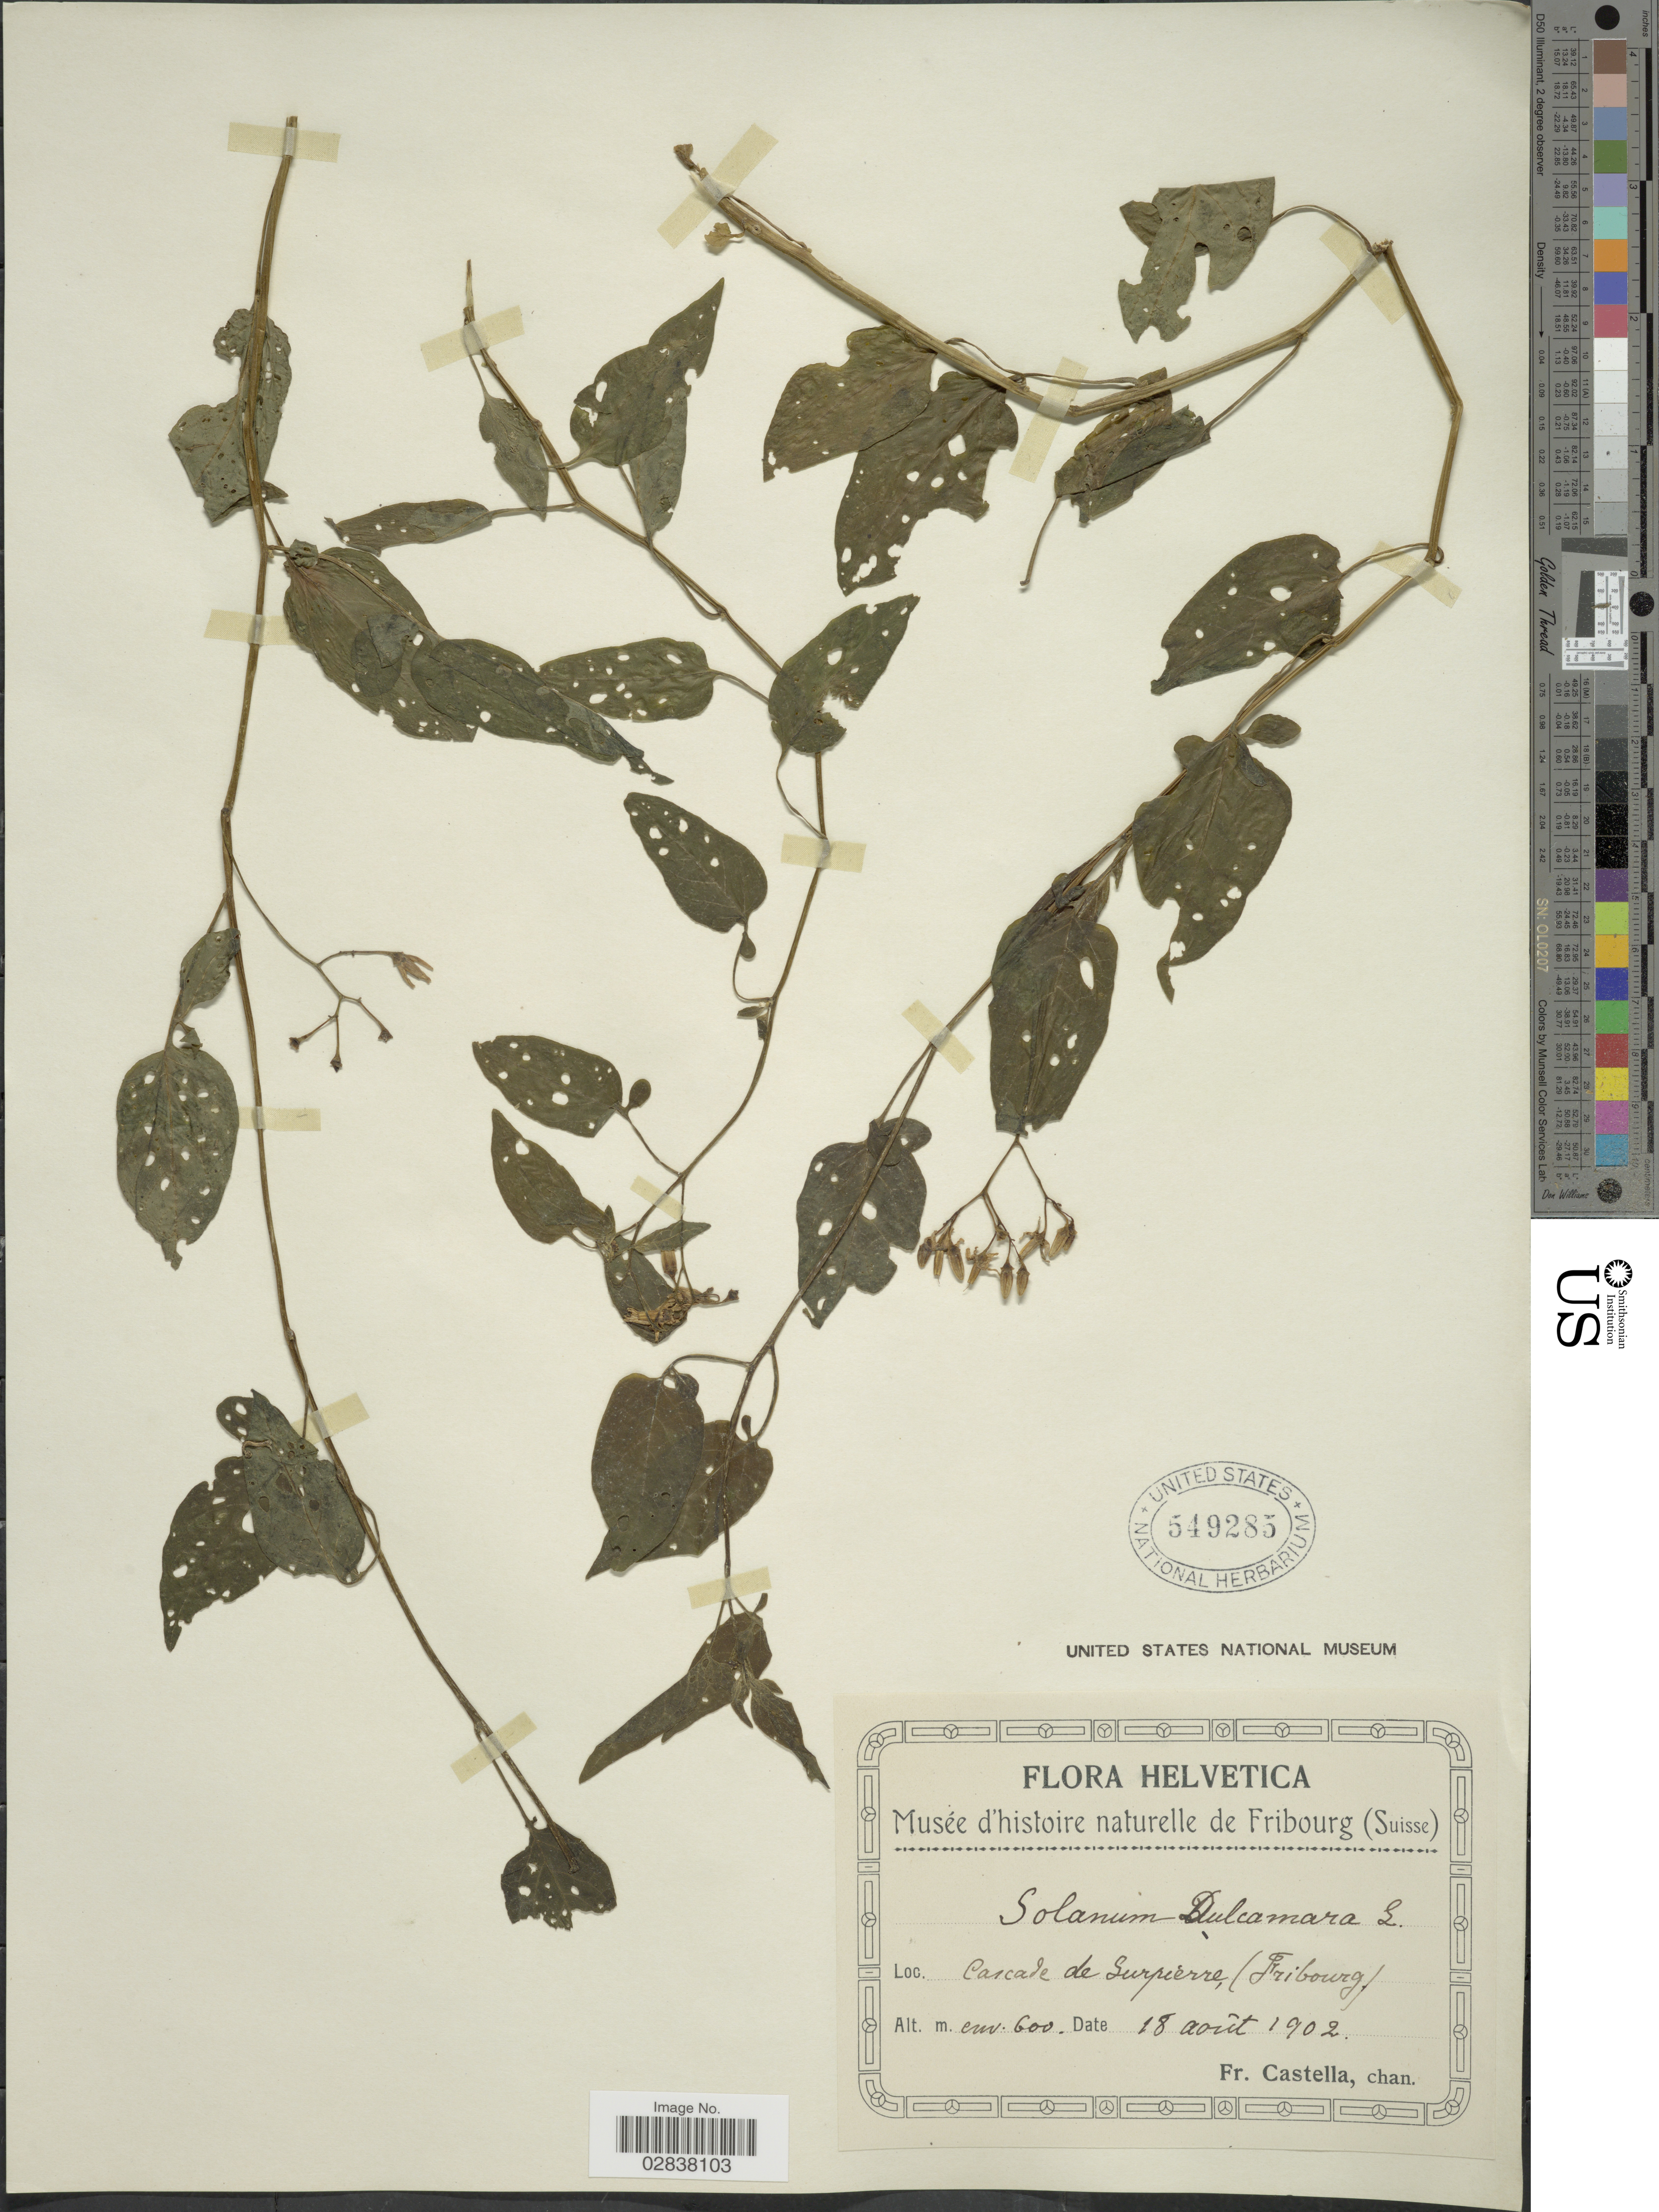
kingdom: Plantae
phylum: Tracheophyta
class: Magnoliopsida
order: Solanales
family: Solanaceae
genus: Solanum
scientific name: Solanum dulcamara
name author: L.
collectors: Fr. Castella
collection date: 1902-08-18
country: Switzerland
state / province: Fribourg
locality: Helvetica, Carcade de Surpierre.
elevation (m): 600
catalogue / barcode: US 549285